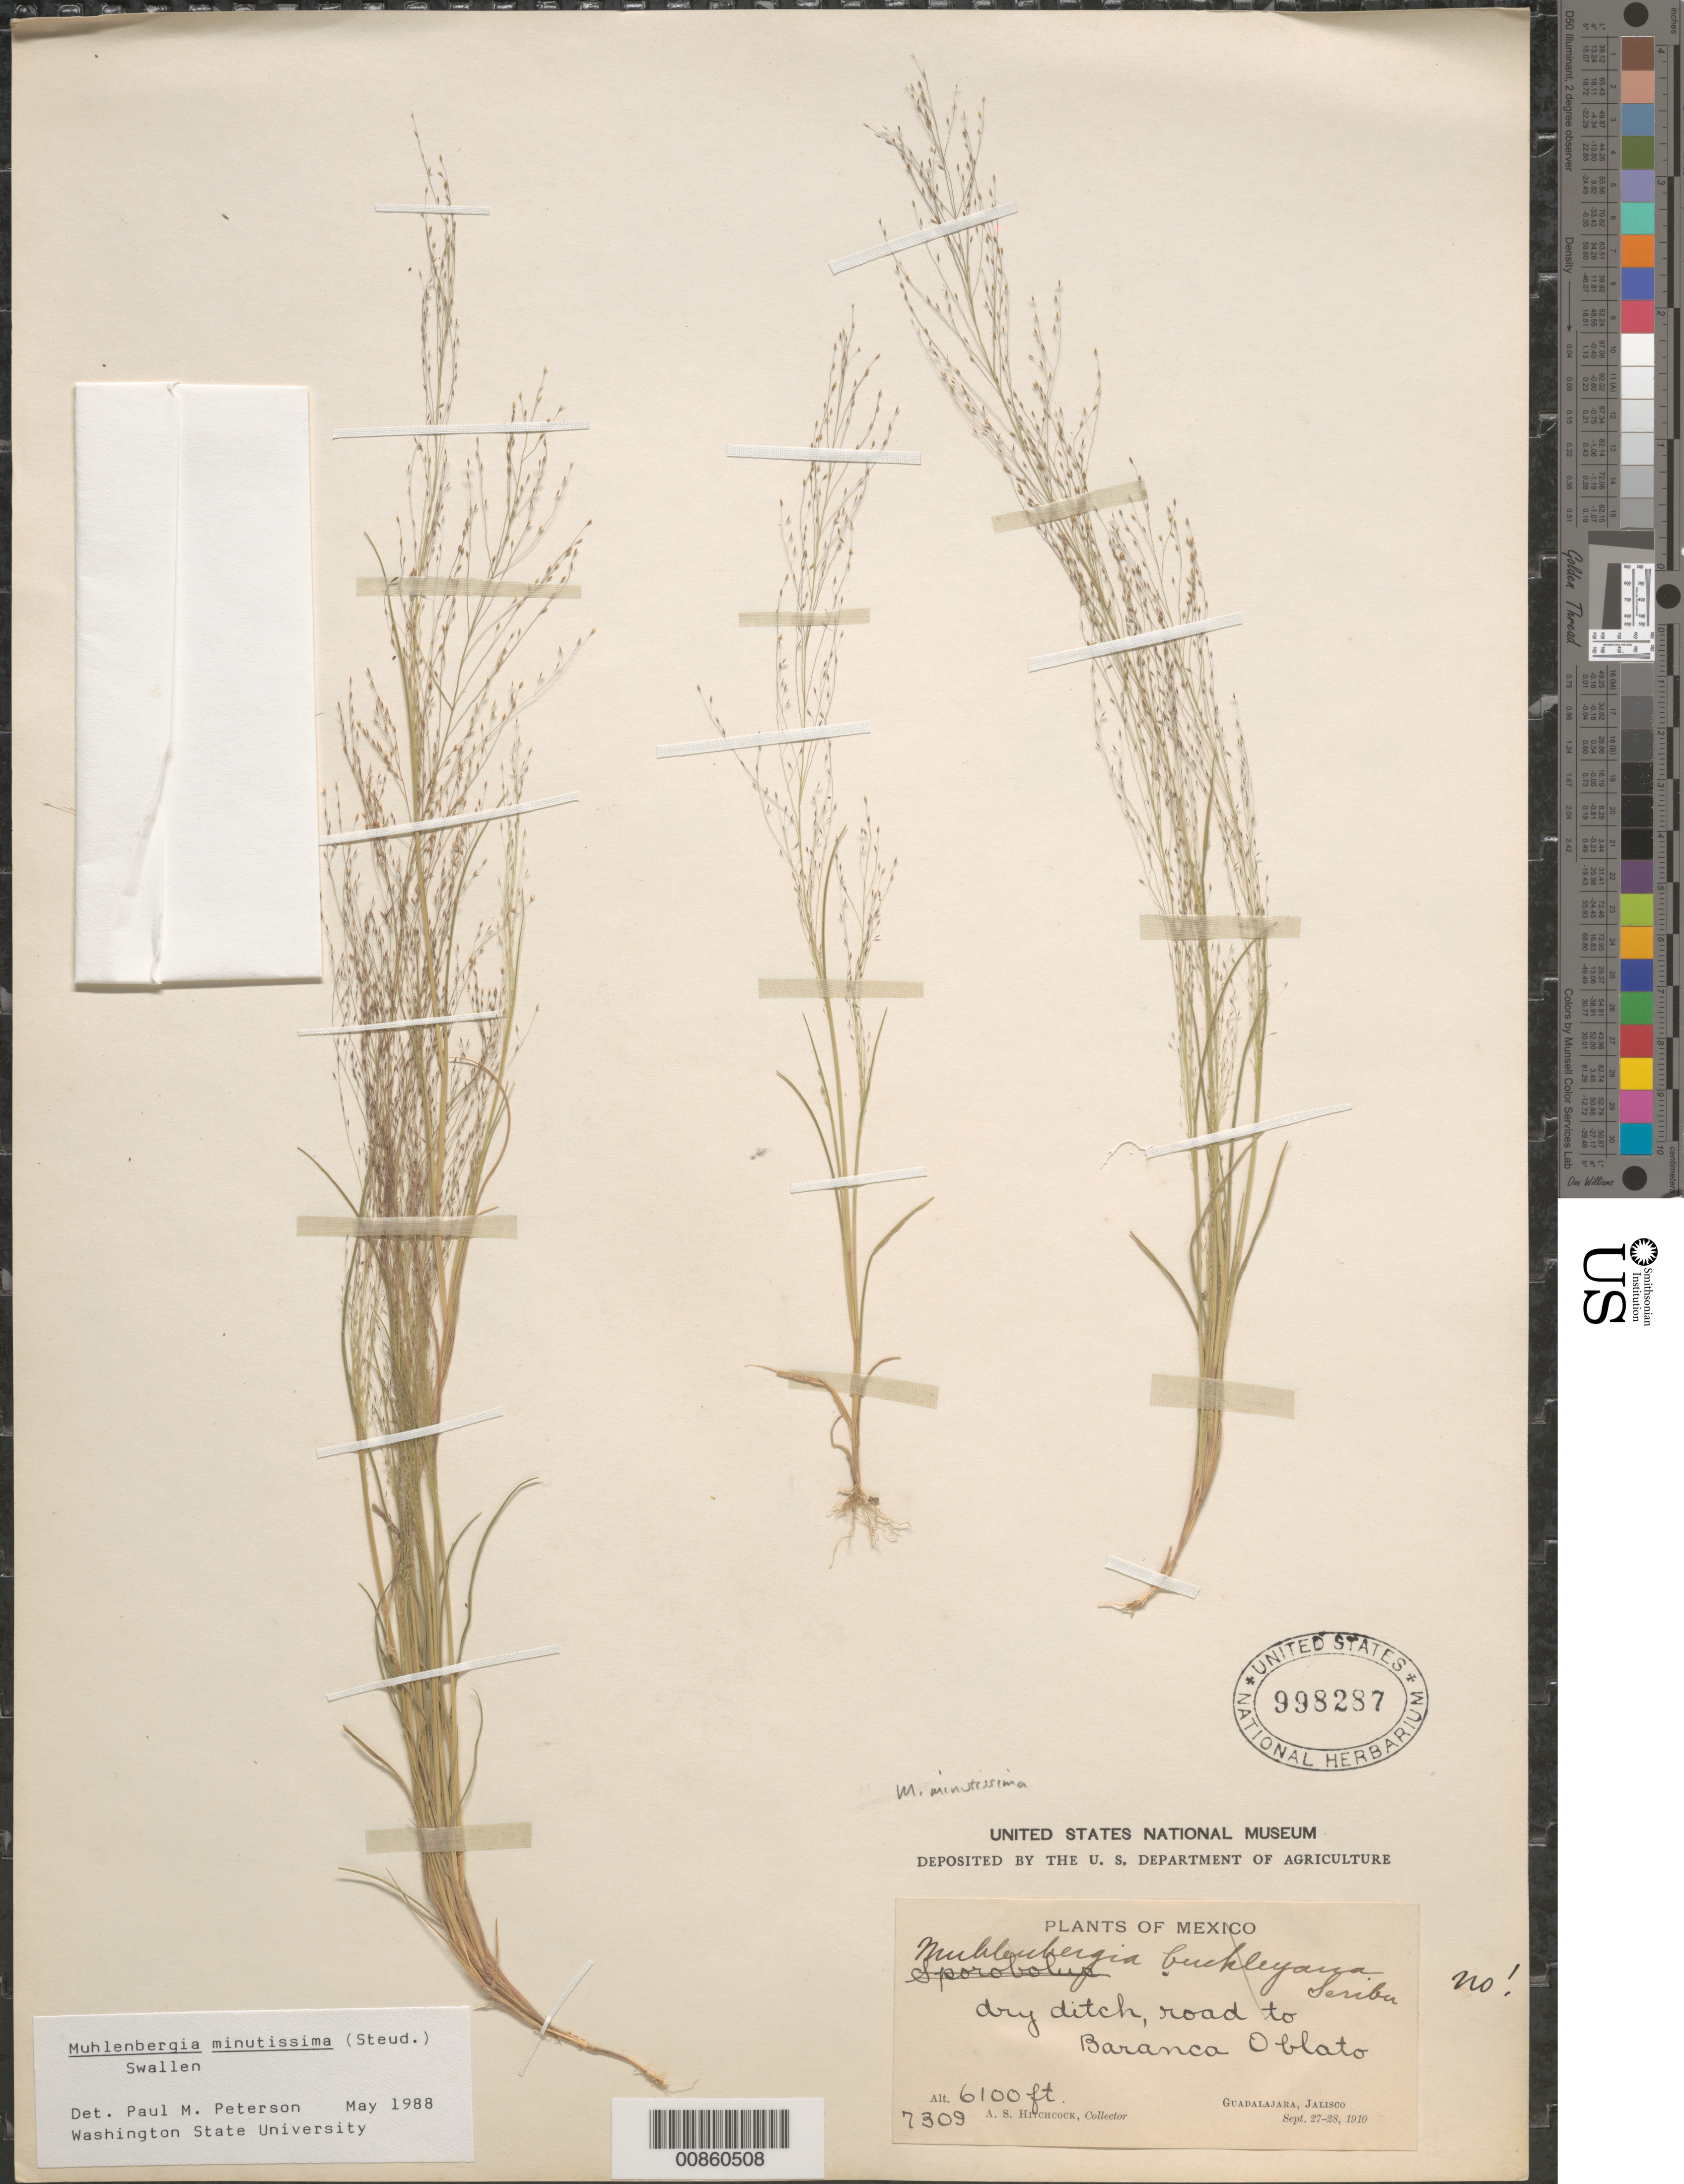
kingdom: Plantae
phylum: Tracheophyta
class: Liliopsida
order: Poales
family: Poaceae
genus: Muhlenbergia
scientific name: Muhlenbergia minutissima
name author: (Steud.) Swallen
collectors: A. S. Hitchcock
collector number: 7309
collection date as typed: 27 Sep 1910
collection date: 1910-09-27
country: Mexico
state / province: Jalisco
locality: Barranca Oblato, Guadalajara, Jal.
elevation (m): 1859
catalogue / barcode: US 998287